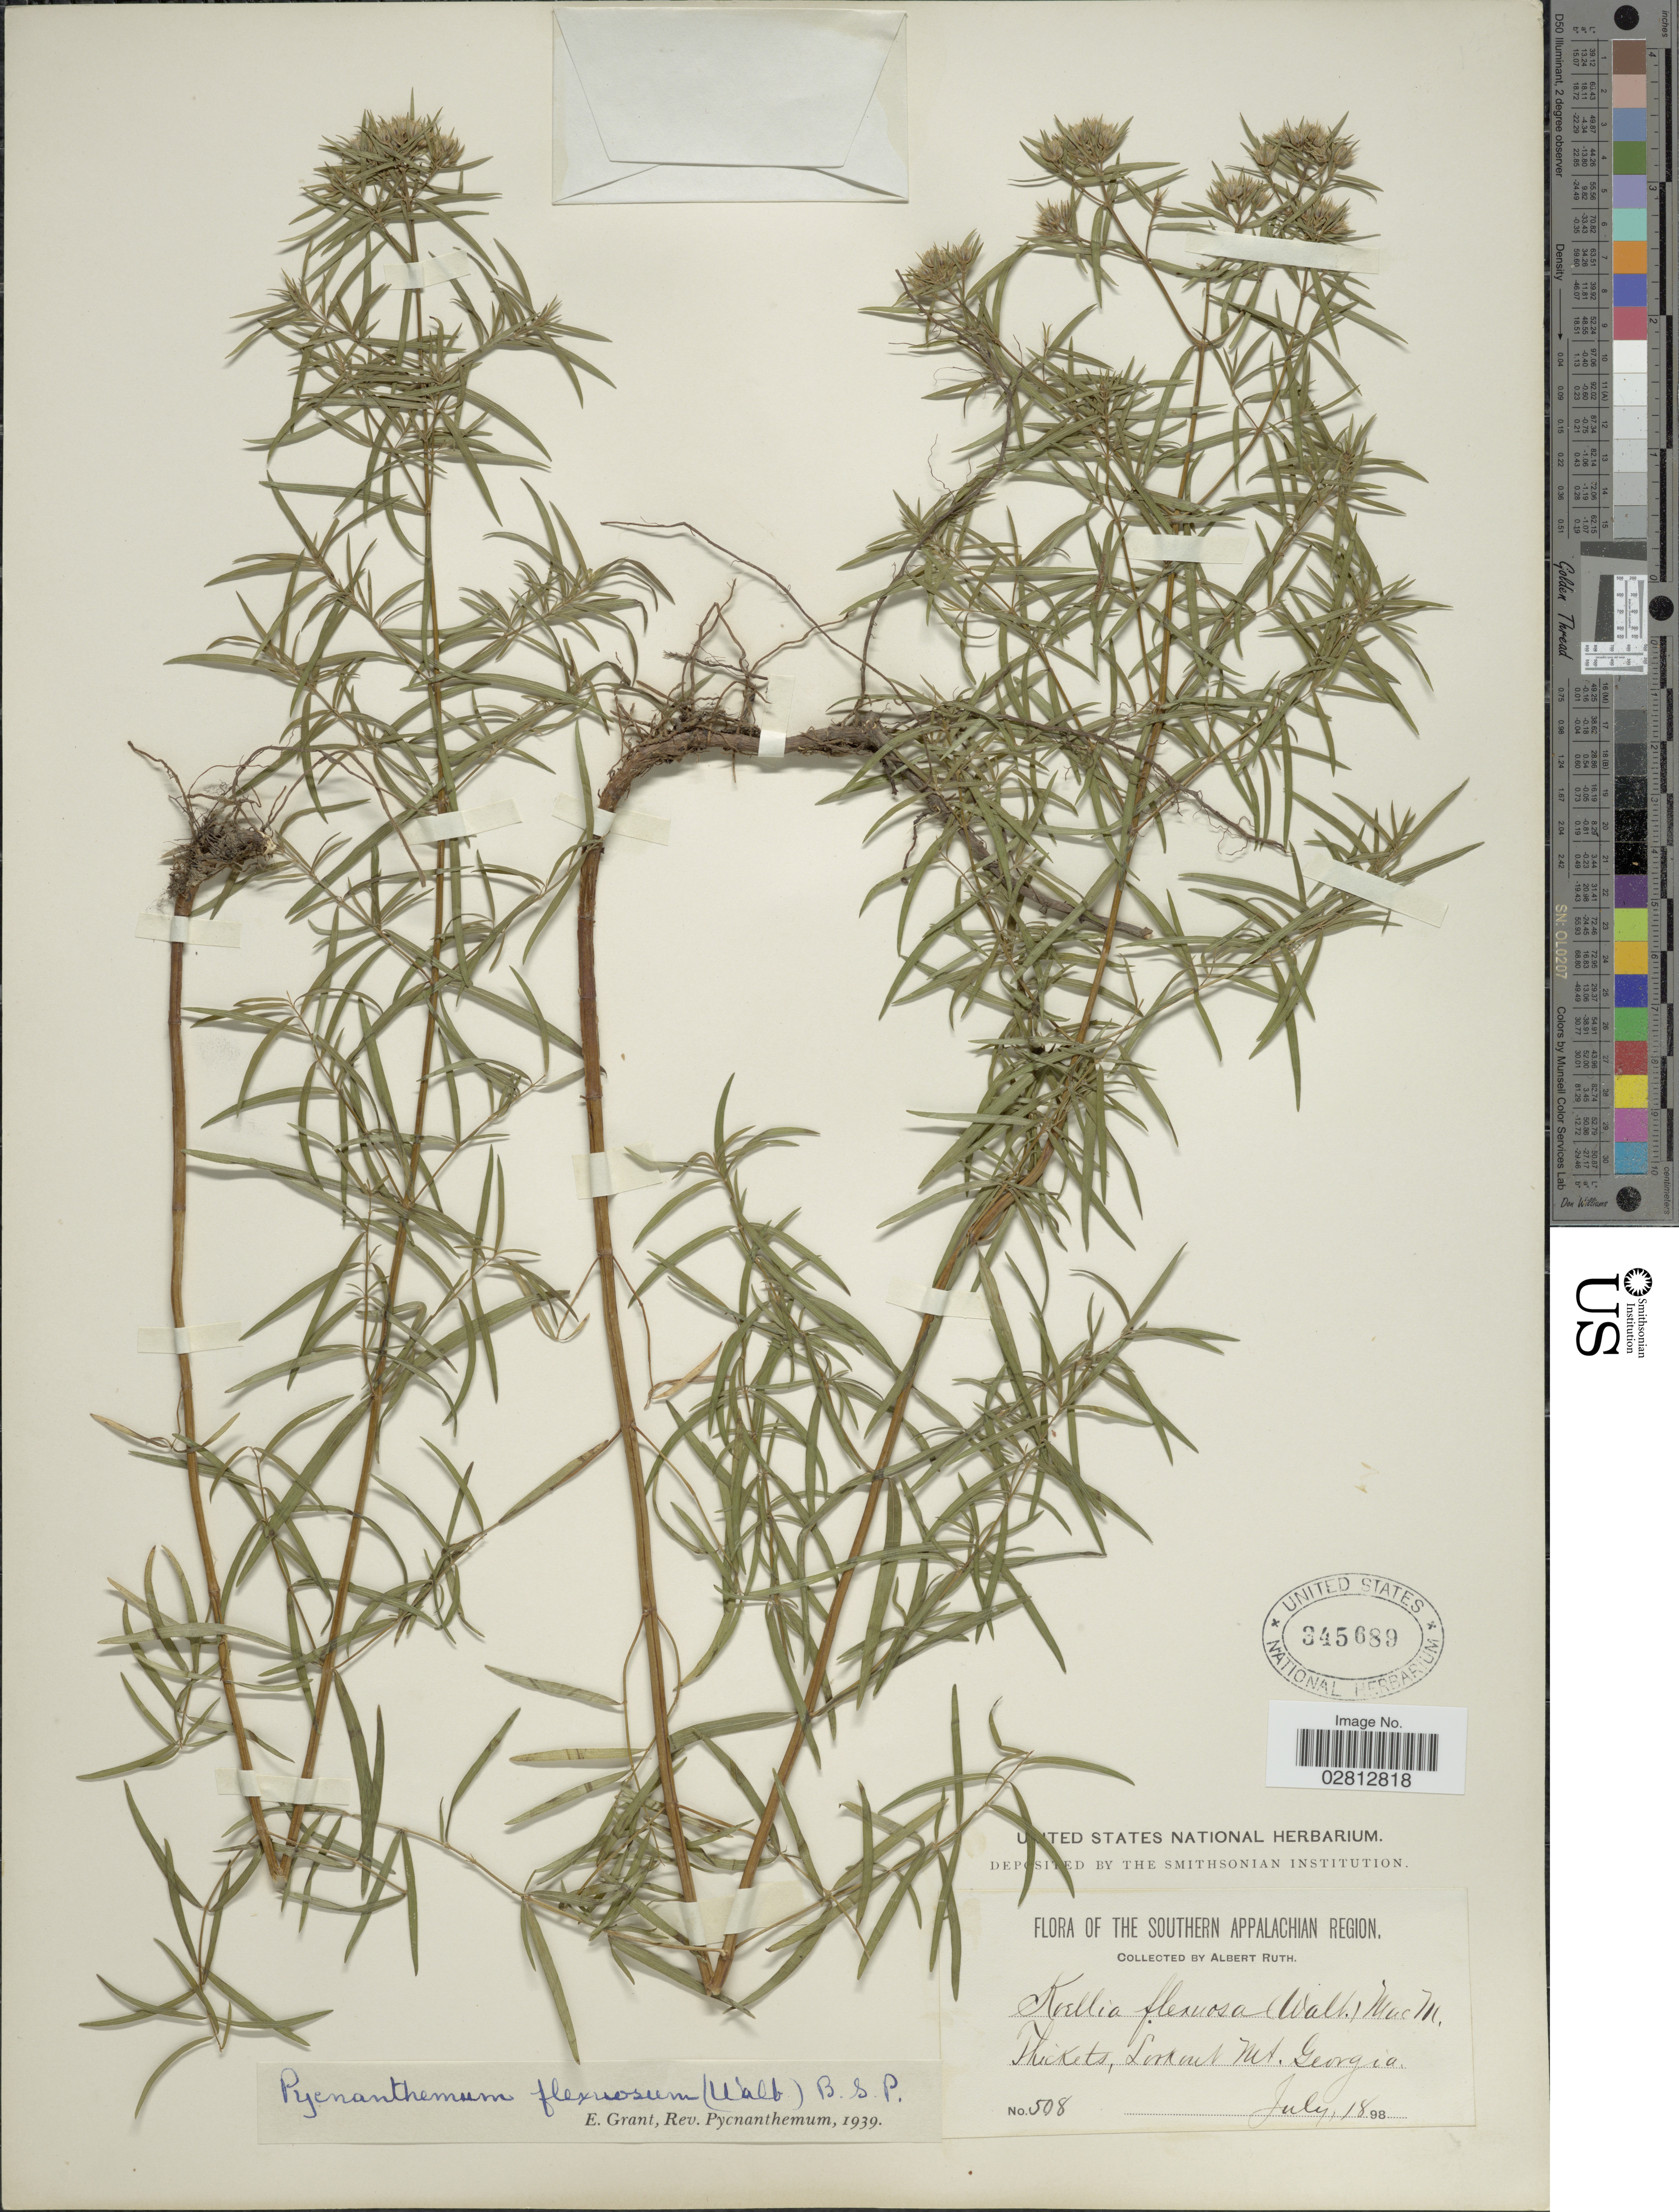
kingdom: Plantae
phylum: Tracheophyta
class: Magnoliopsida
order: Lamiales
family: Lamiaceae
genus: Pycnanthemum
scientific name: Pycnanthemum tenuifolium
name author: Schrad.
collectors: A. Ruth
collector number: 508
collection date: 1898-07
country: United States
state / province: Georgia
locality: Southern Appalachian Region. Thickets, Lookout Mt.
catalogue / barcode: US 345689